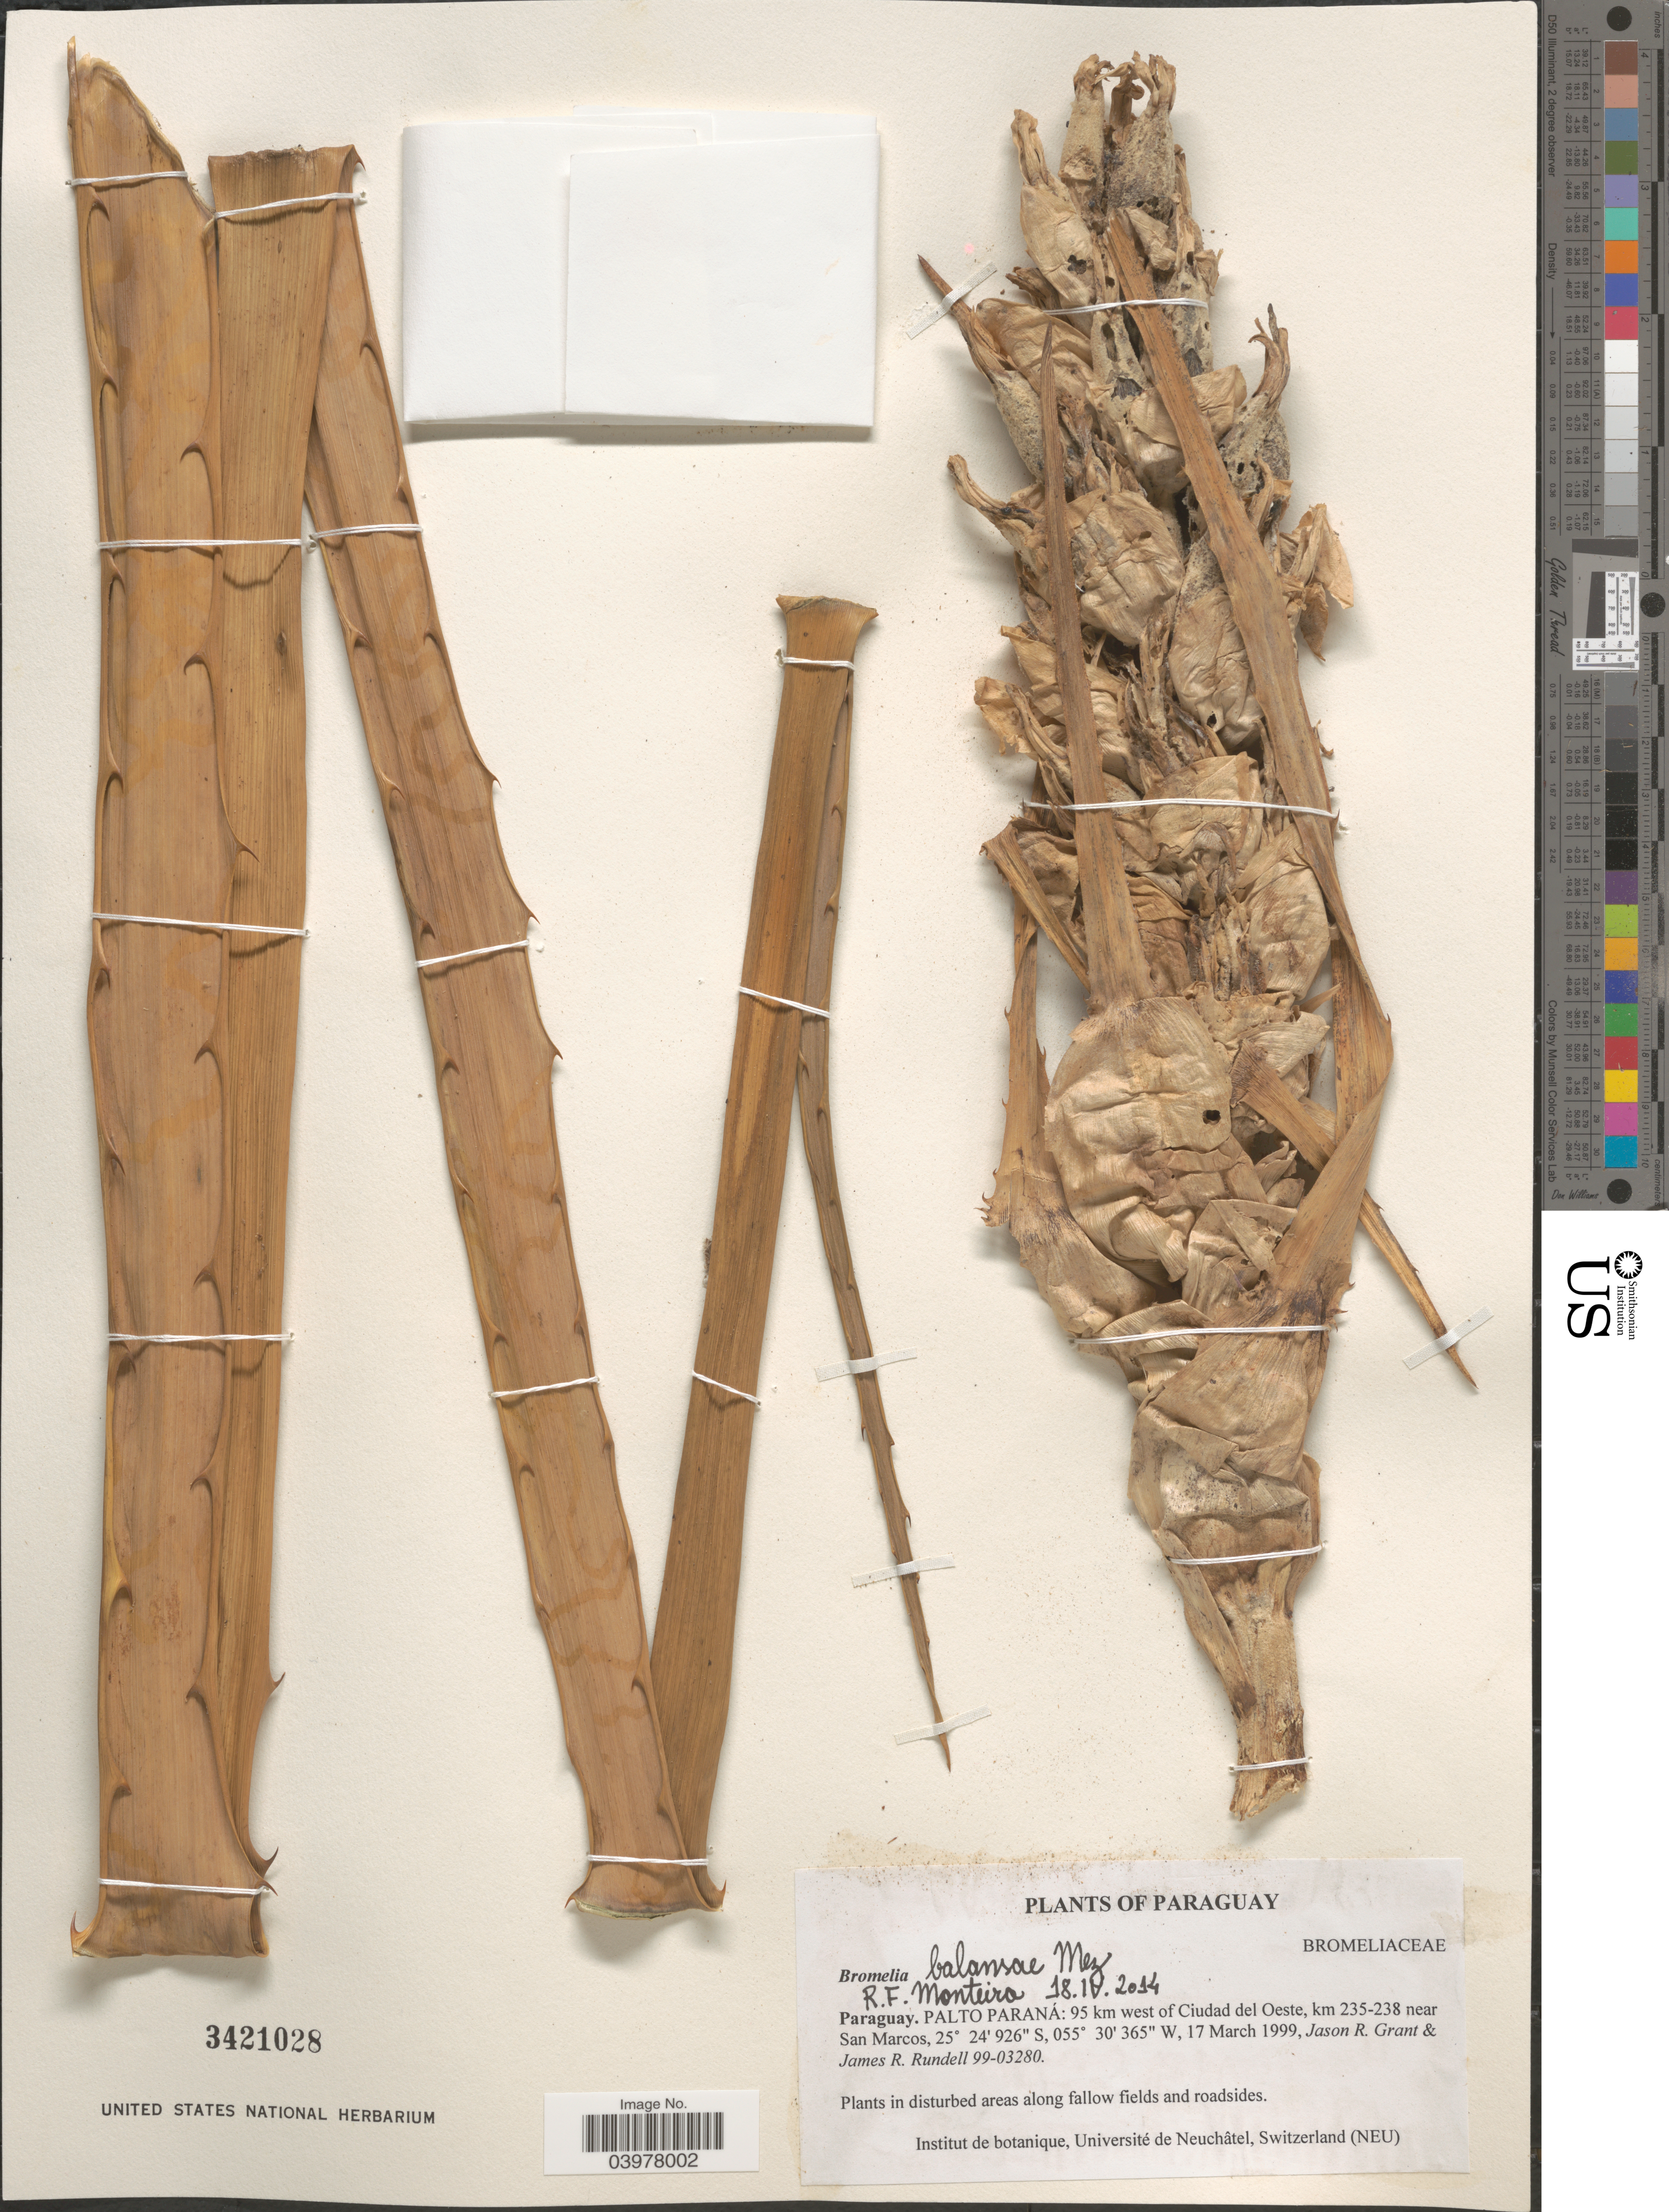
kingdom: Plantae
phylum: Tracheophyta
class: Liliopsida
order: Poales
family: Bromeliaceae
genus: Bromelia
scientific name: Bromelia balansae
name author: Mez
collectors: J. R. Grant & J. R. Rundell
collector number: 99-03280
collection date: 1999-03-17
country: Paraguay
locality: Palto Paraná: 95 km west of Ciudad del Oeste, km 235-238 near San Marcos.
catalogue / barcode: US 3421028